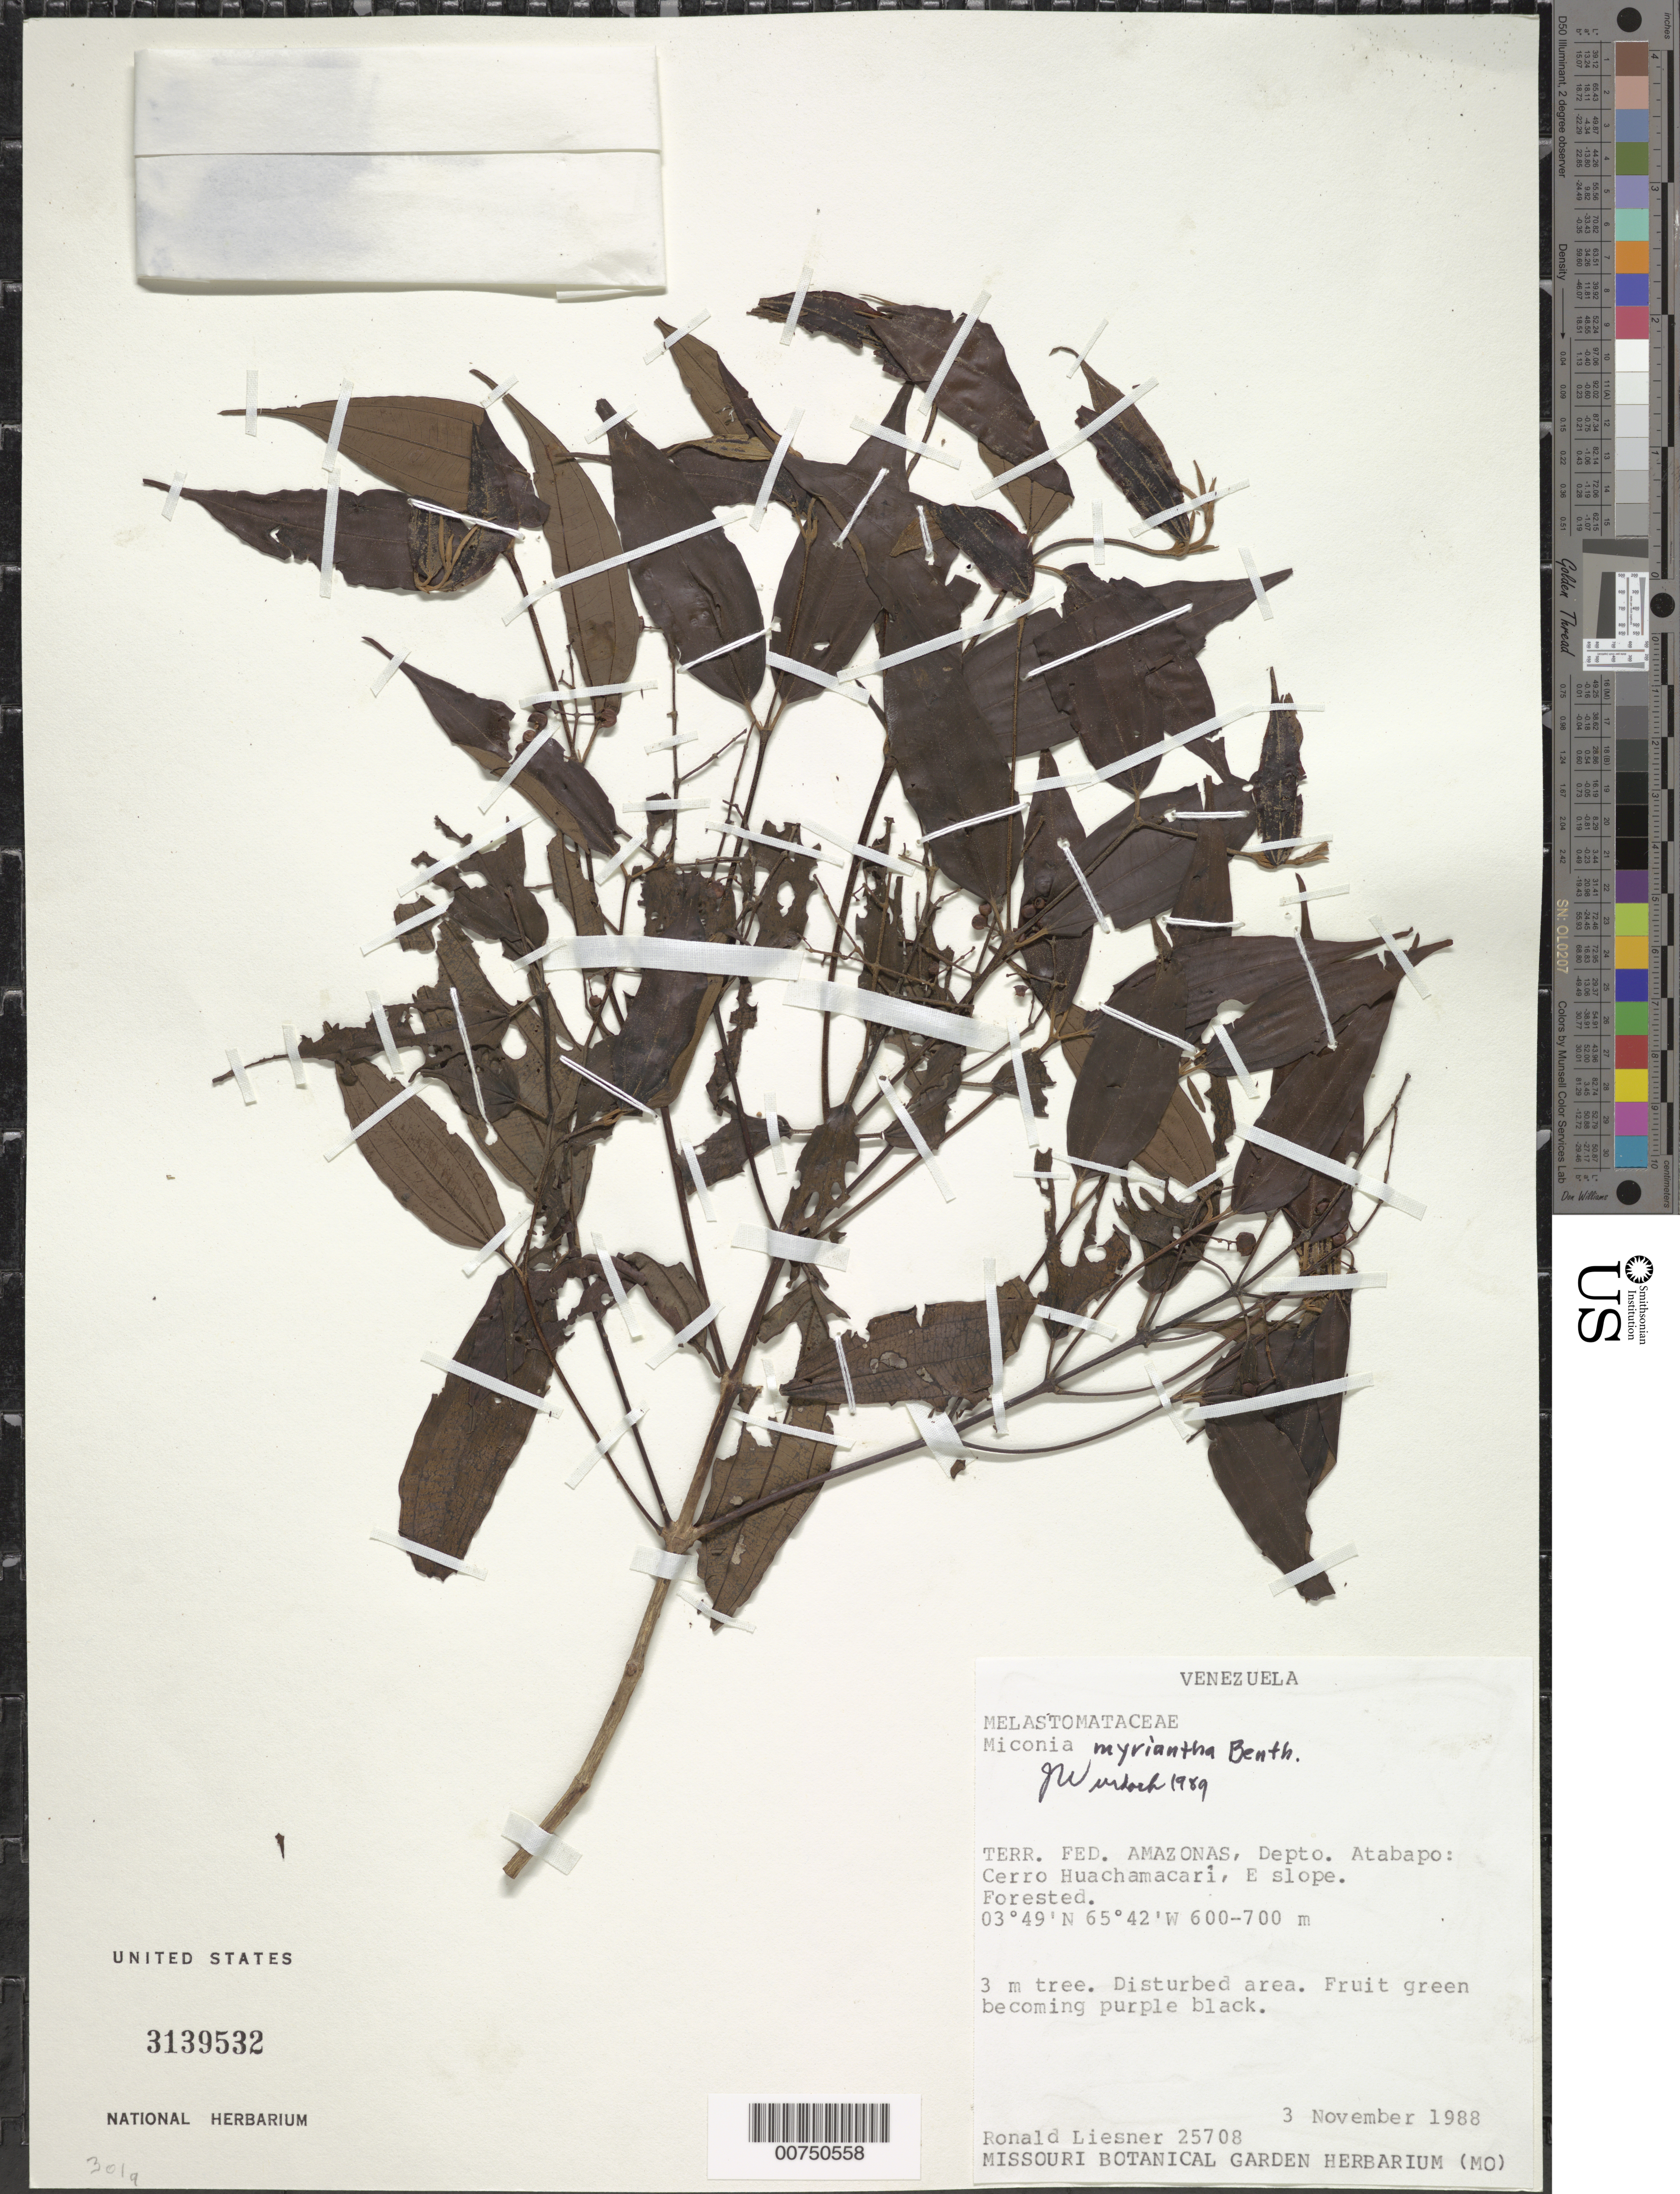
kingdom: Plantae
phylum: Tracheophyta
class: Magnoliopsida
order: Myrtales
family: Melastomataceae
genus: Miconia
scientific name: Miconia myriantha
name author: Benth.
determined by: Wurdack, John J., (US), US (UNITED STATES)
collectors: R. L. Liesner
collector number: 25708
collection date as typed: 3-Nov-88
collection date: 1988-11-03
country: Venezuela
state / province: Amazonas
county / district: Atabapo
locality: Cerro Huachamacari, E slope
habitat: Forest, disturbed area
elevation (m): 600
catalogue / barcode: US 3139532